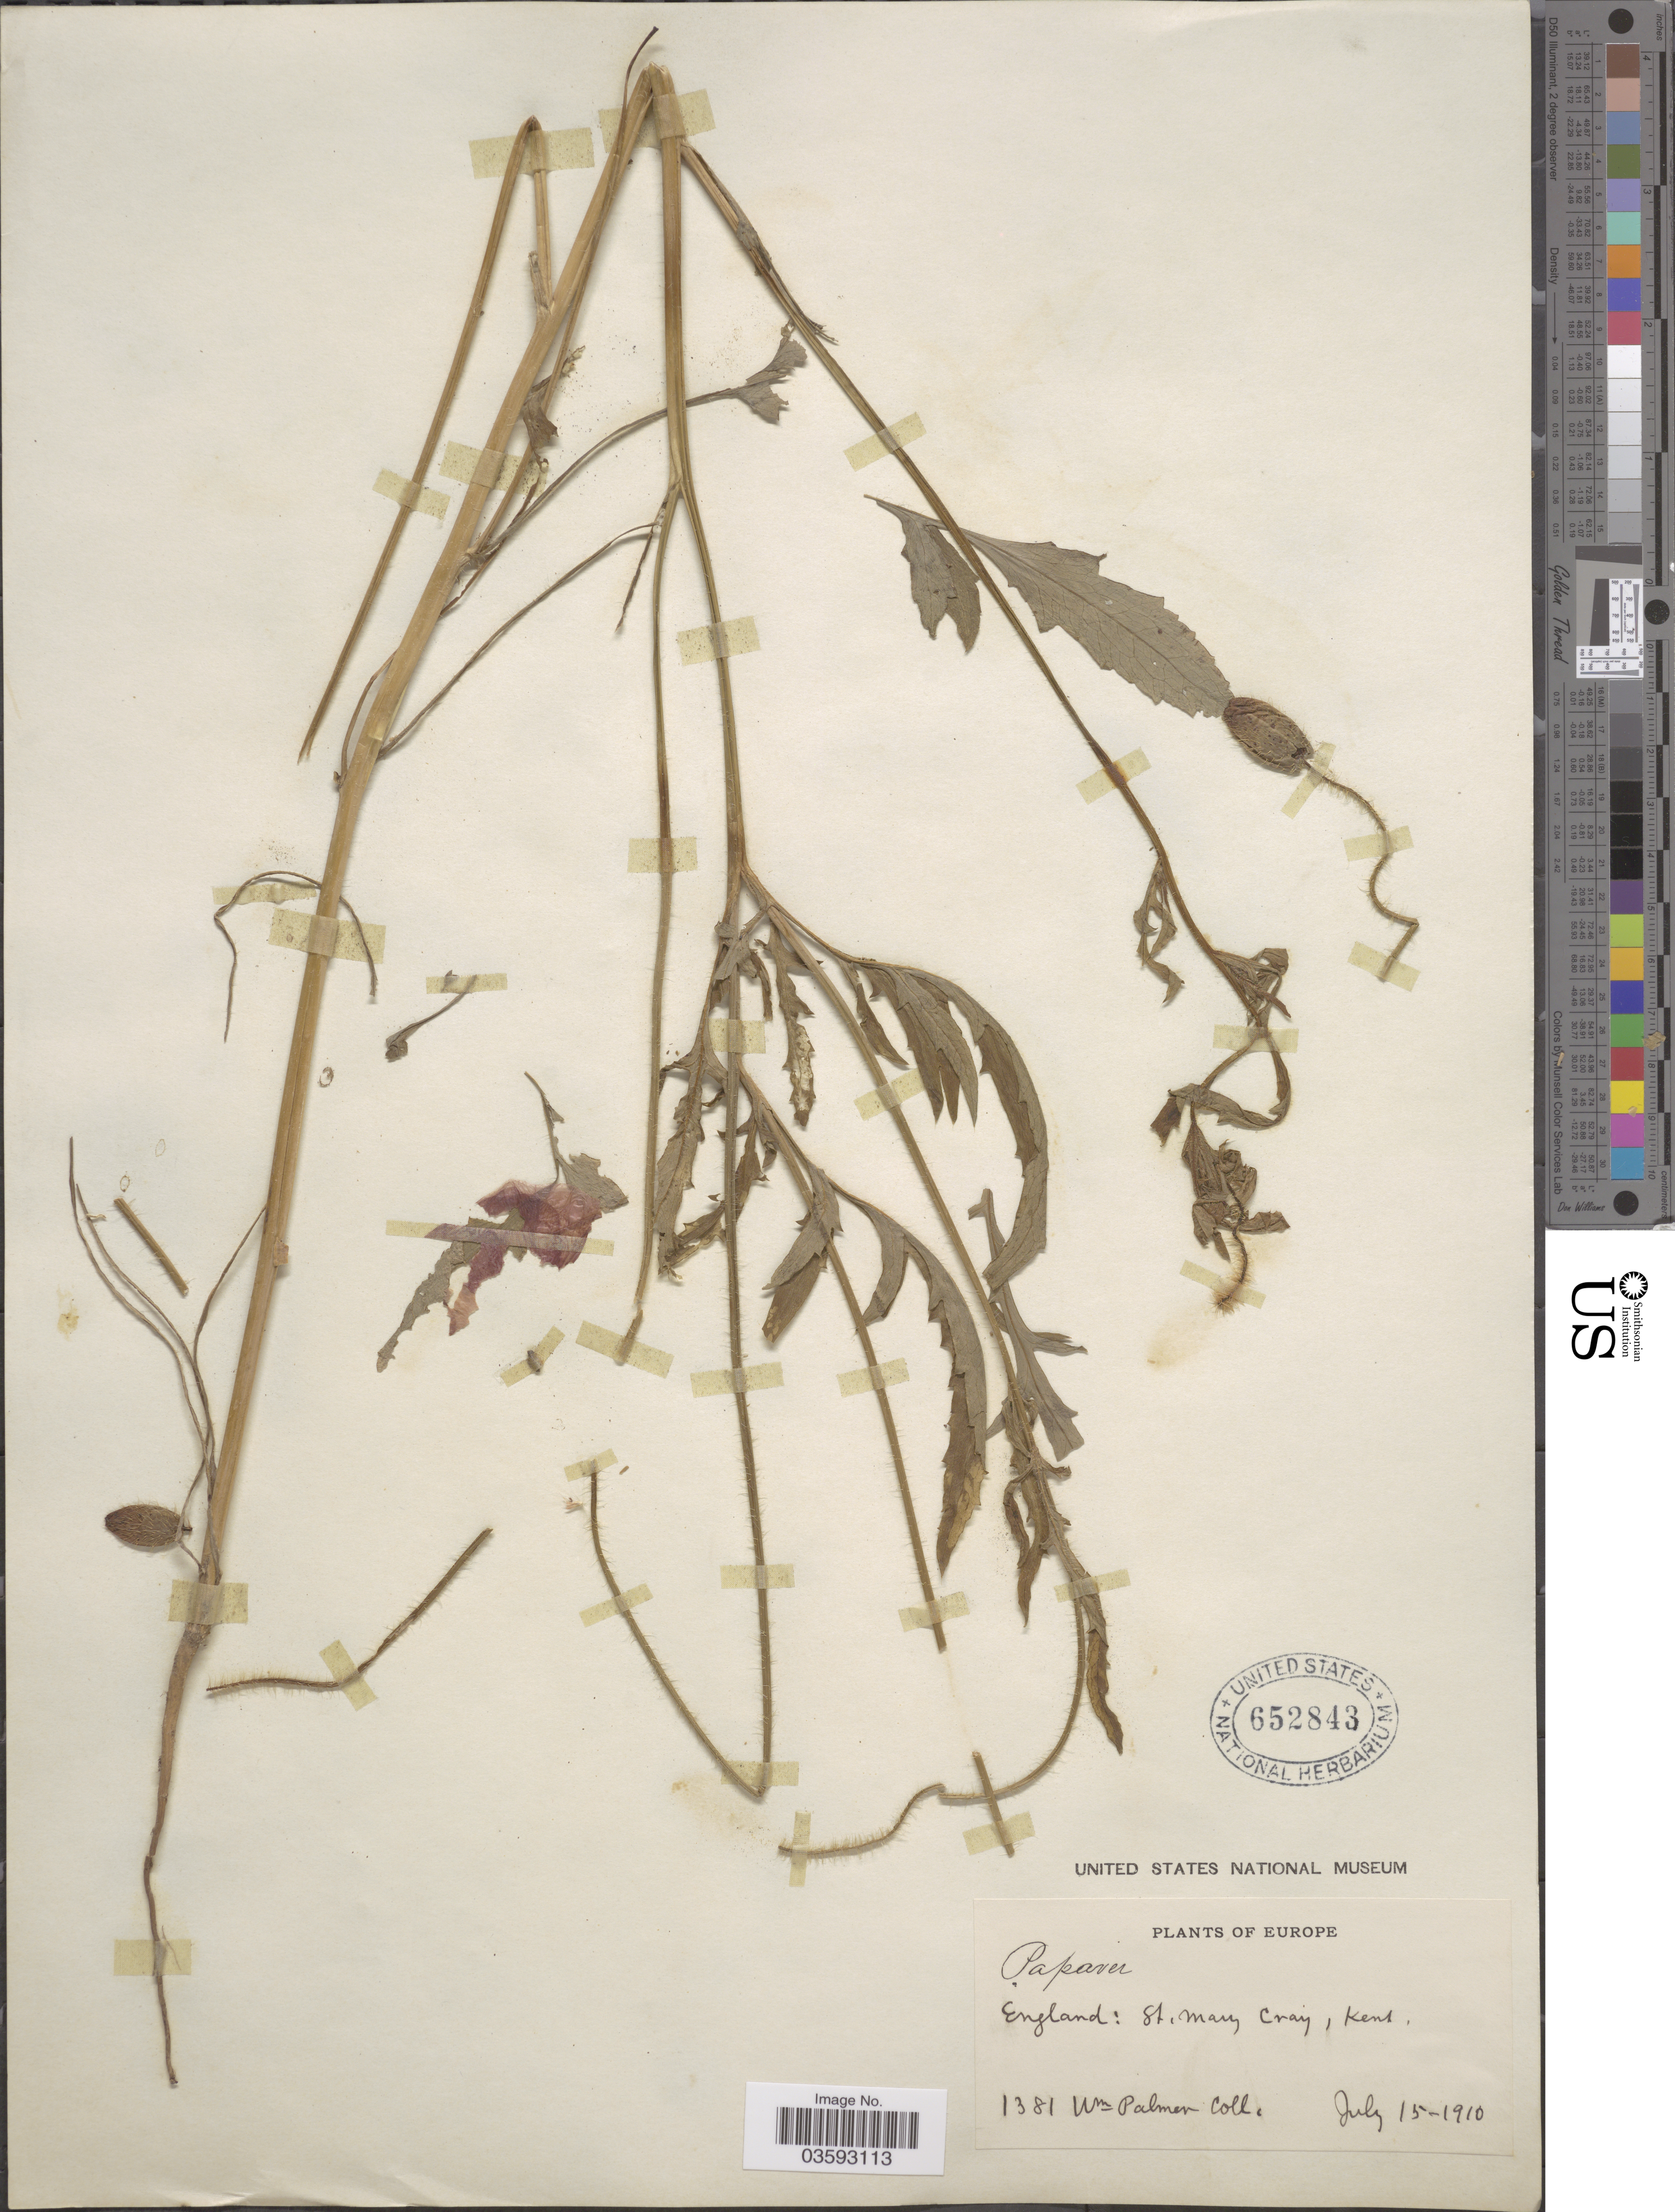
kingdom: Plantae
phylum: Tracheophyta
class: Magnoliopsida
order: Ranunculales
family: Papaveraceae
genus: Papaver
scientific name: Papaver sp.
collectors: W. Palmer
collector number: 1381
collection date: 1910-07-15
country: United Kingdom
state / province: England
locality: St. Mary Cray, Kent.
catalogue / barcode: US 652843